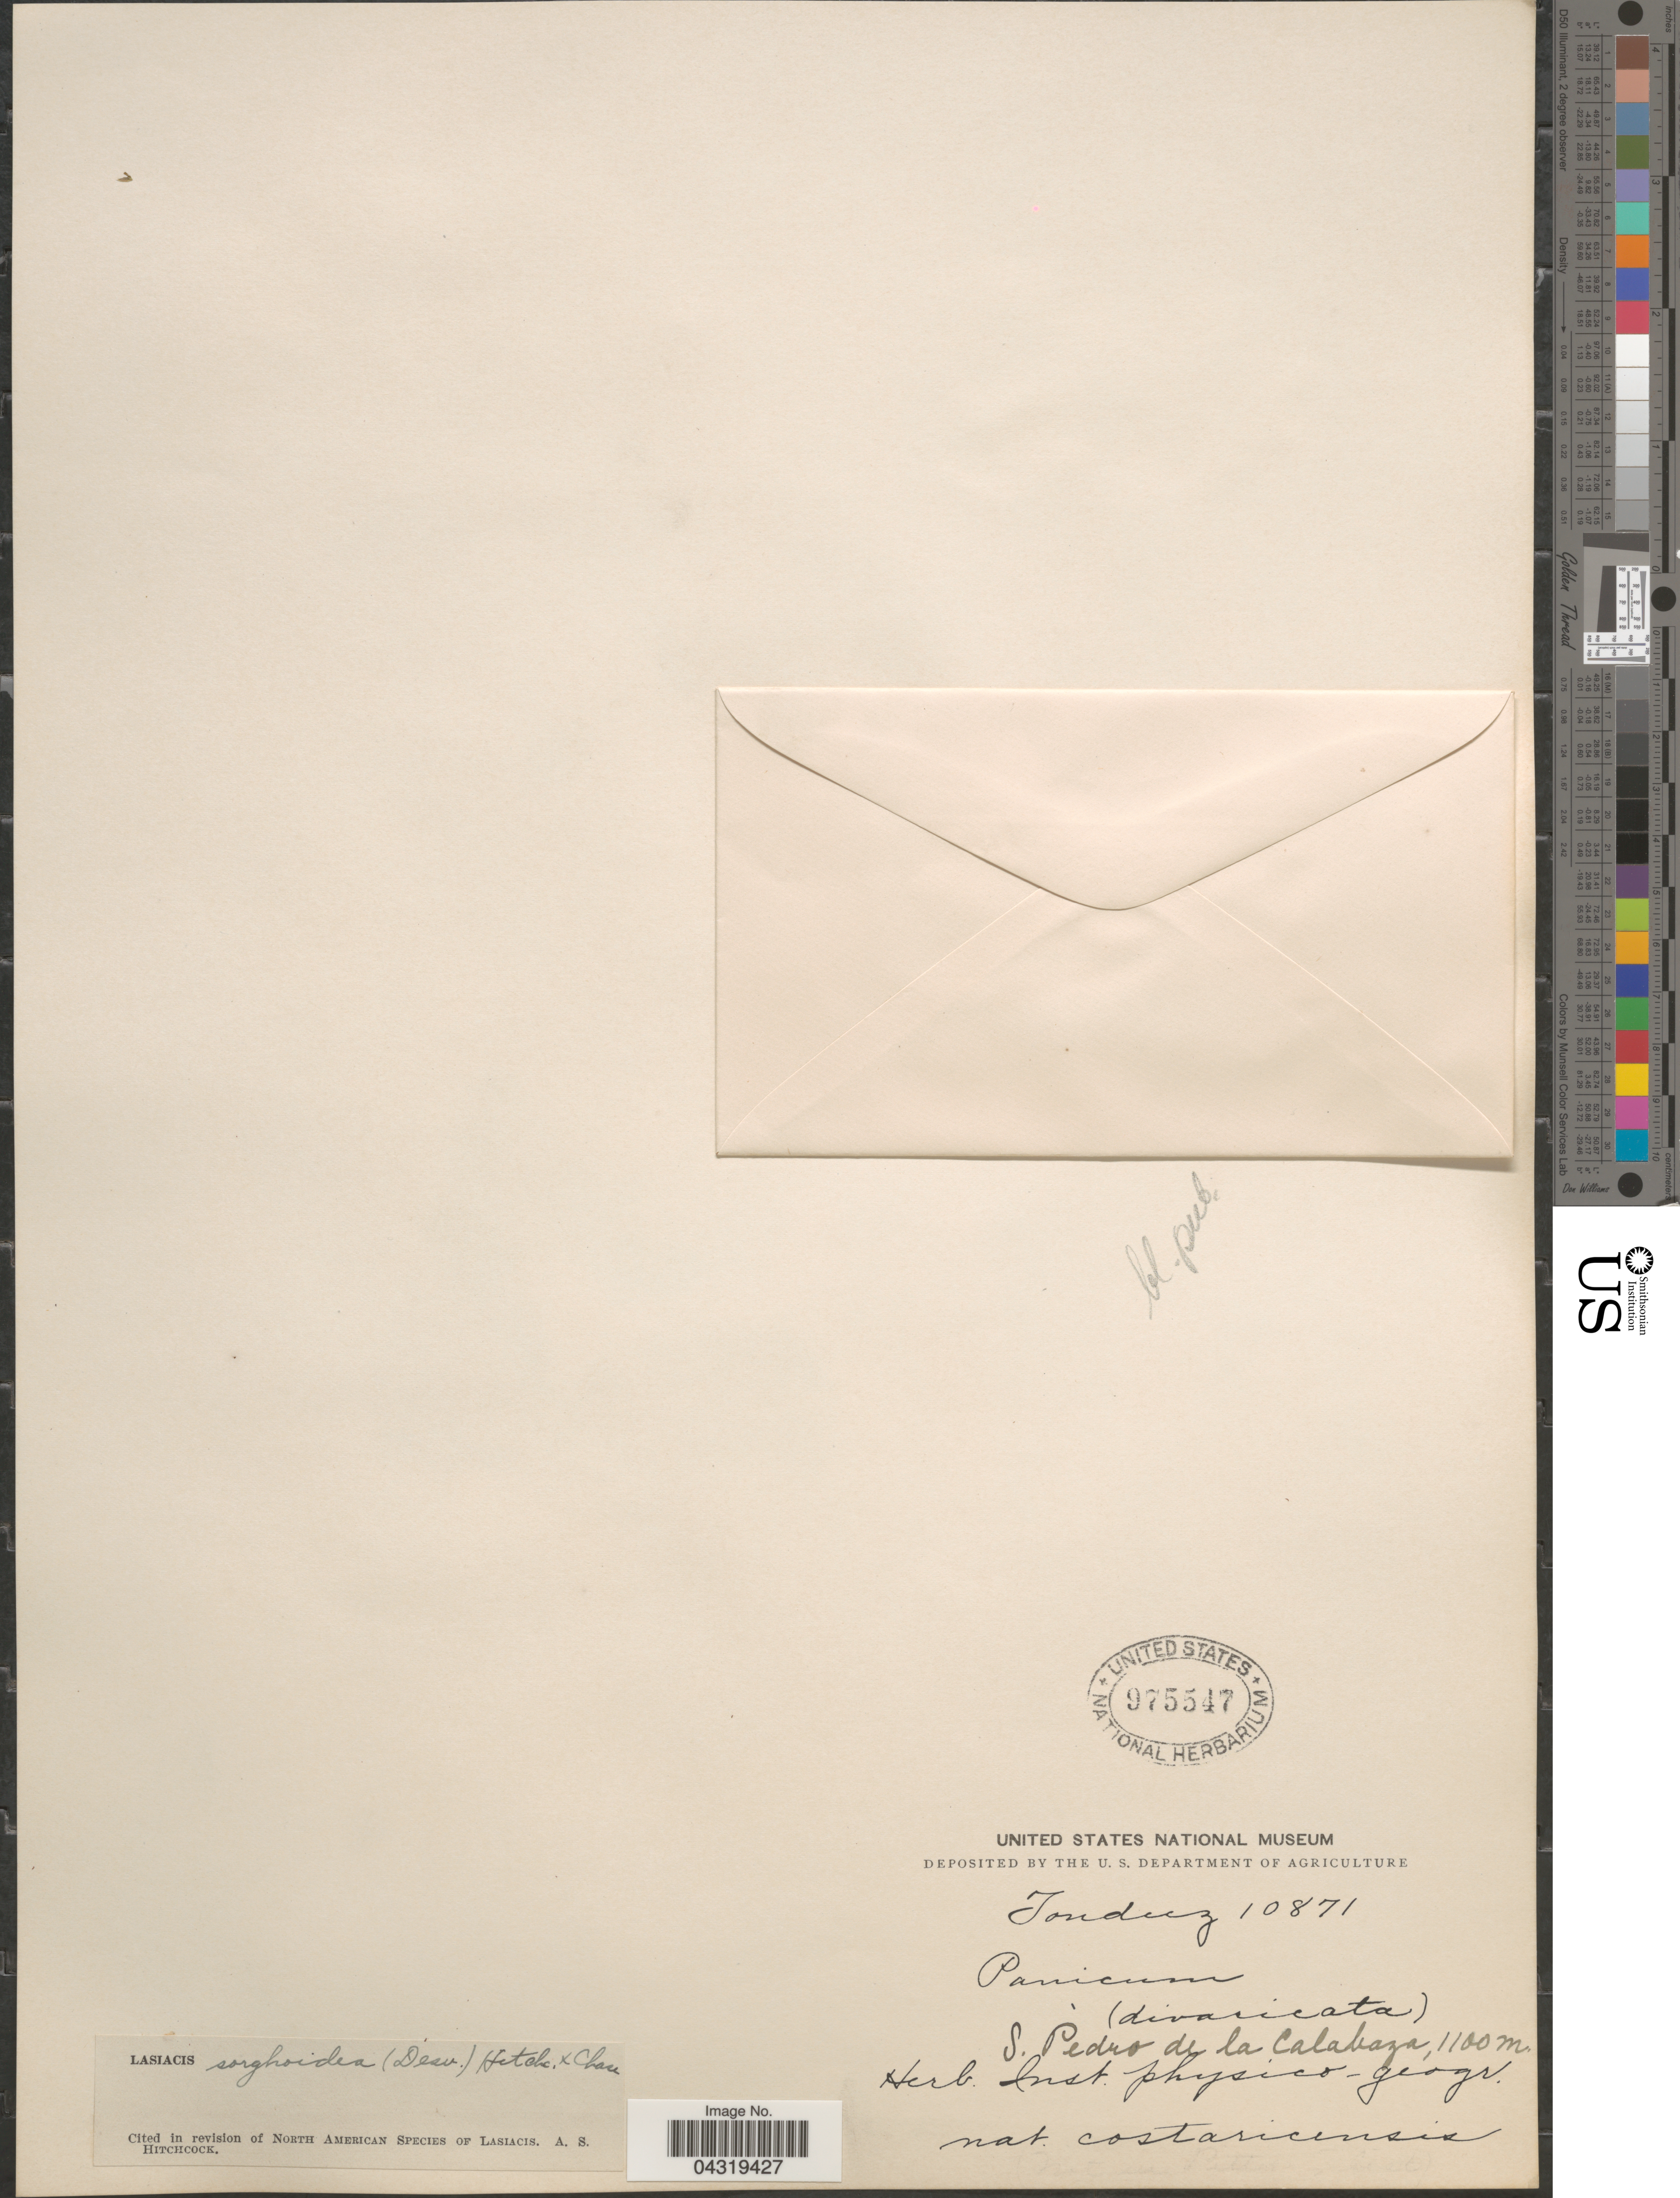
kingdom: Plantae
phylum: Tracheophyta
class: Liliopsida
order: Poales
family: Poaceae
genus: Lasiacis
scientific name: Lasiacis sorghoidea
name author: (Desv. ex Ham.) Hitchc. & Chase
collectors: Tonduz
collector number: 10871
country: Costa Rica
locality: S. Pedro de la Calabaza.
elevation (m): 1100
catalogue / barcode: US 975547